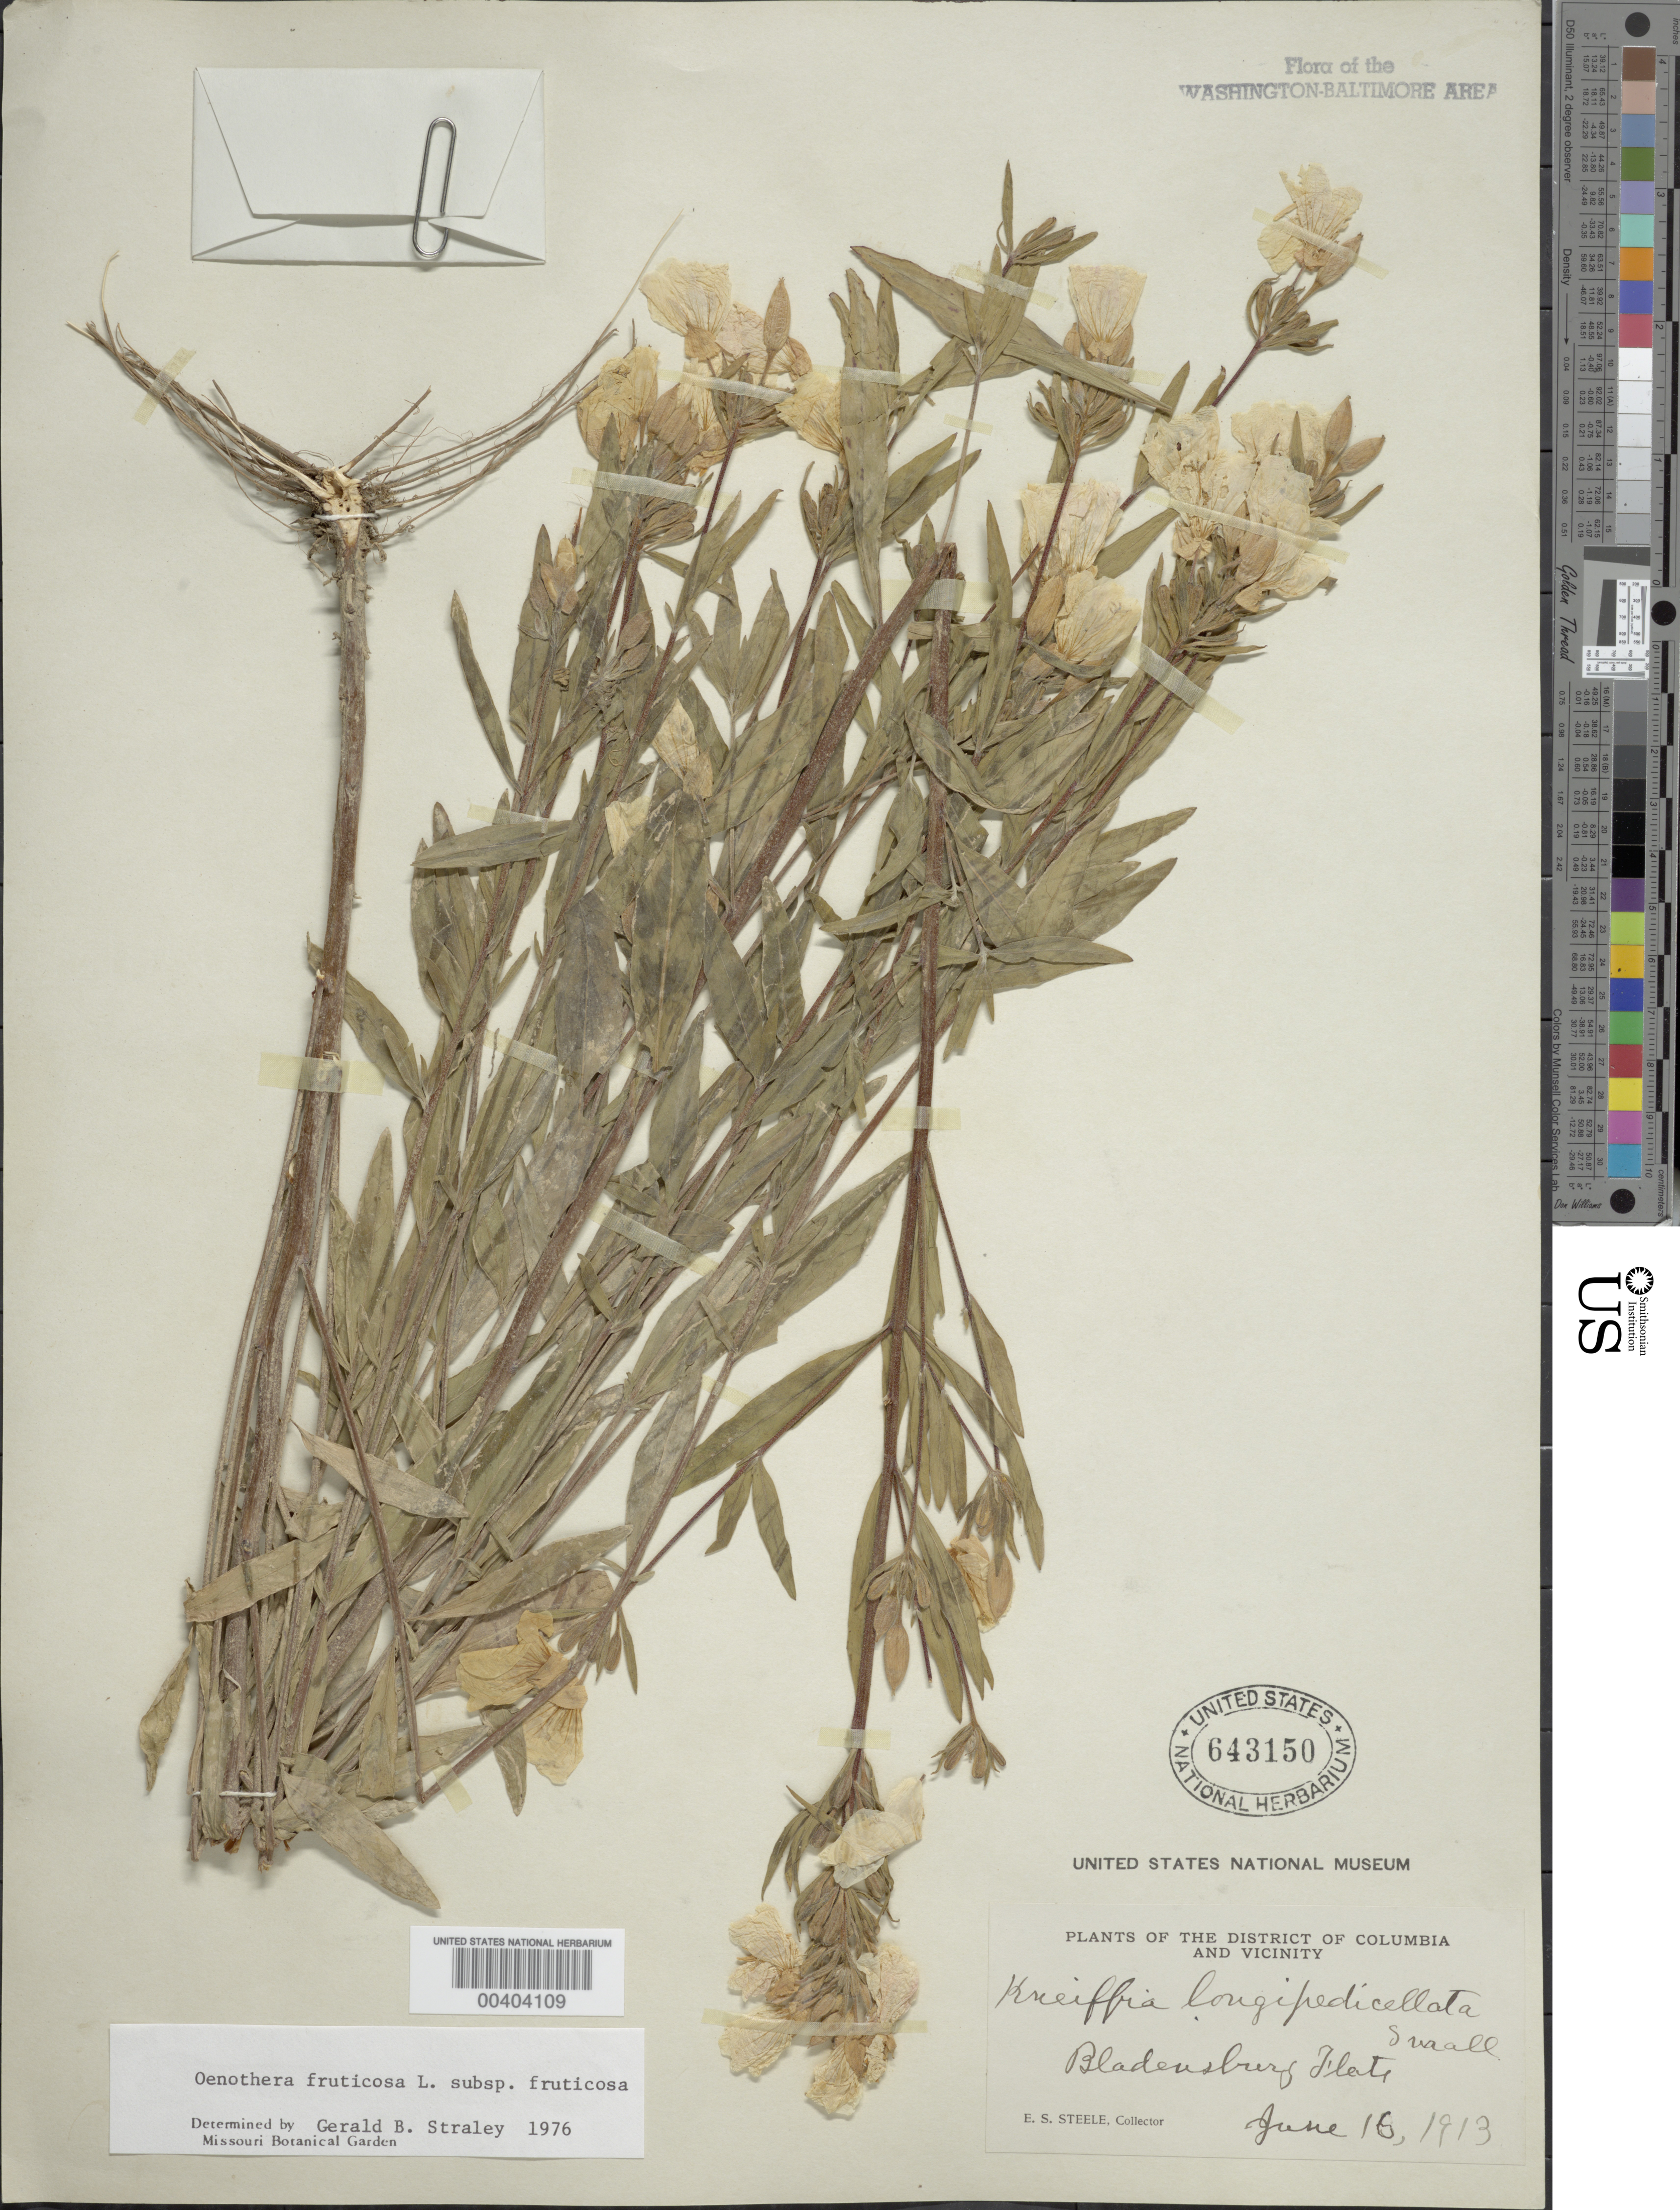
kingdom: Plantae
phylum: Tracheophyta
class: Magnoliopsida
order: Myrtales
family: Onagraceae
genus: Oenothera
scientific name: Oenothera fruticosa subsp. fruticosa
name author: L.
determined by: Straley, G. B.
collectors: E. Steele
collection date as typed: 16 Jun 1913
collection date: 1913-06-16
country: United States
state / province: Maryland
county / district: Prince George's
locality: Bladensburg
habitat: Flats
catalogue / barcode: US 643150